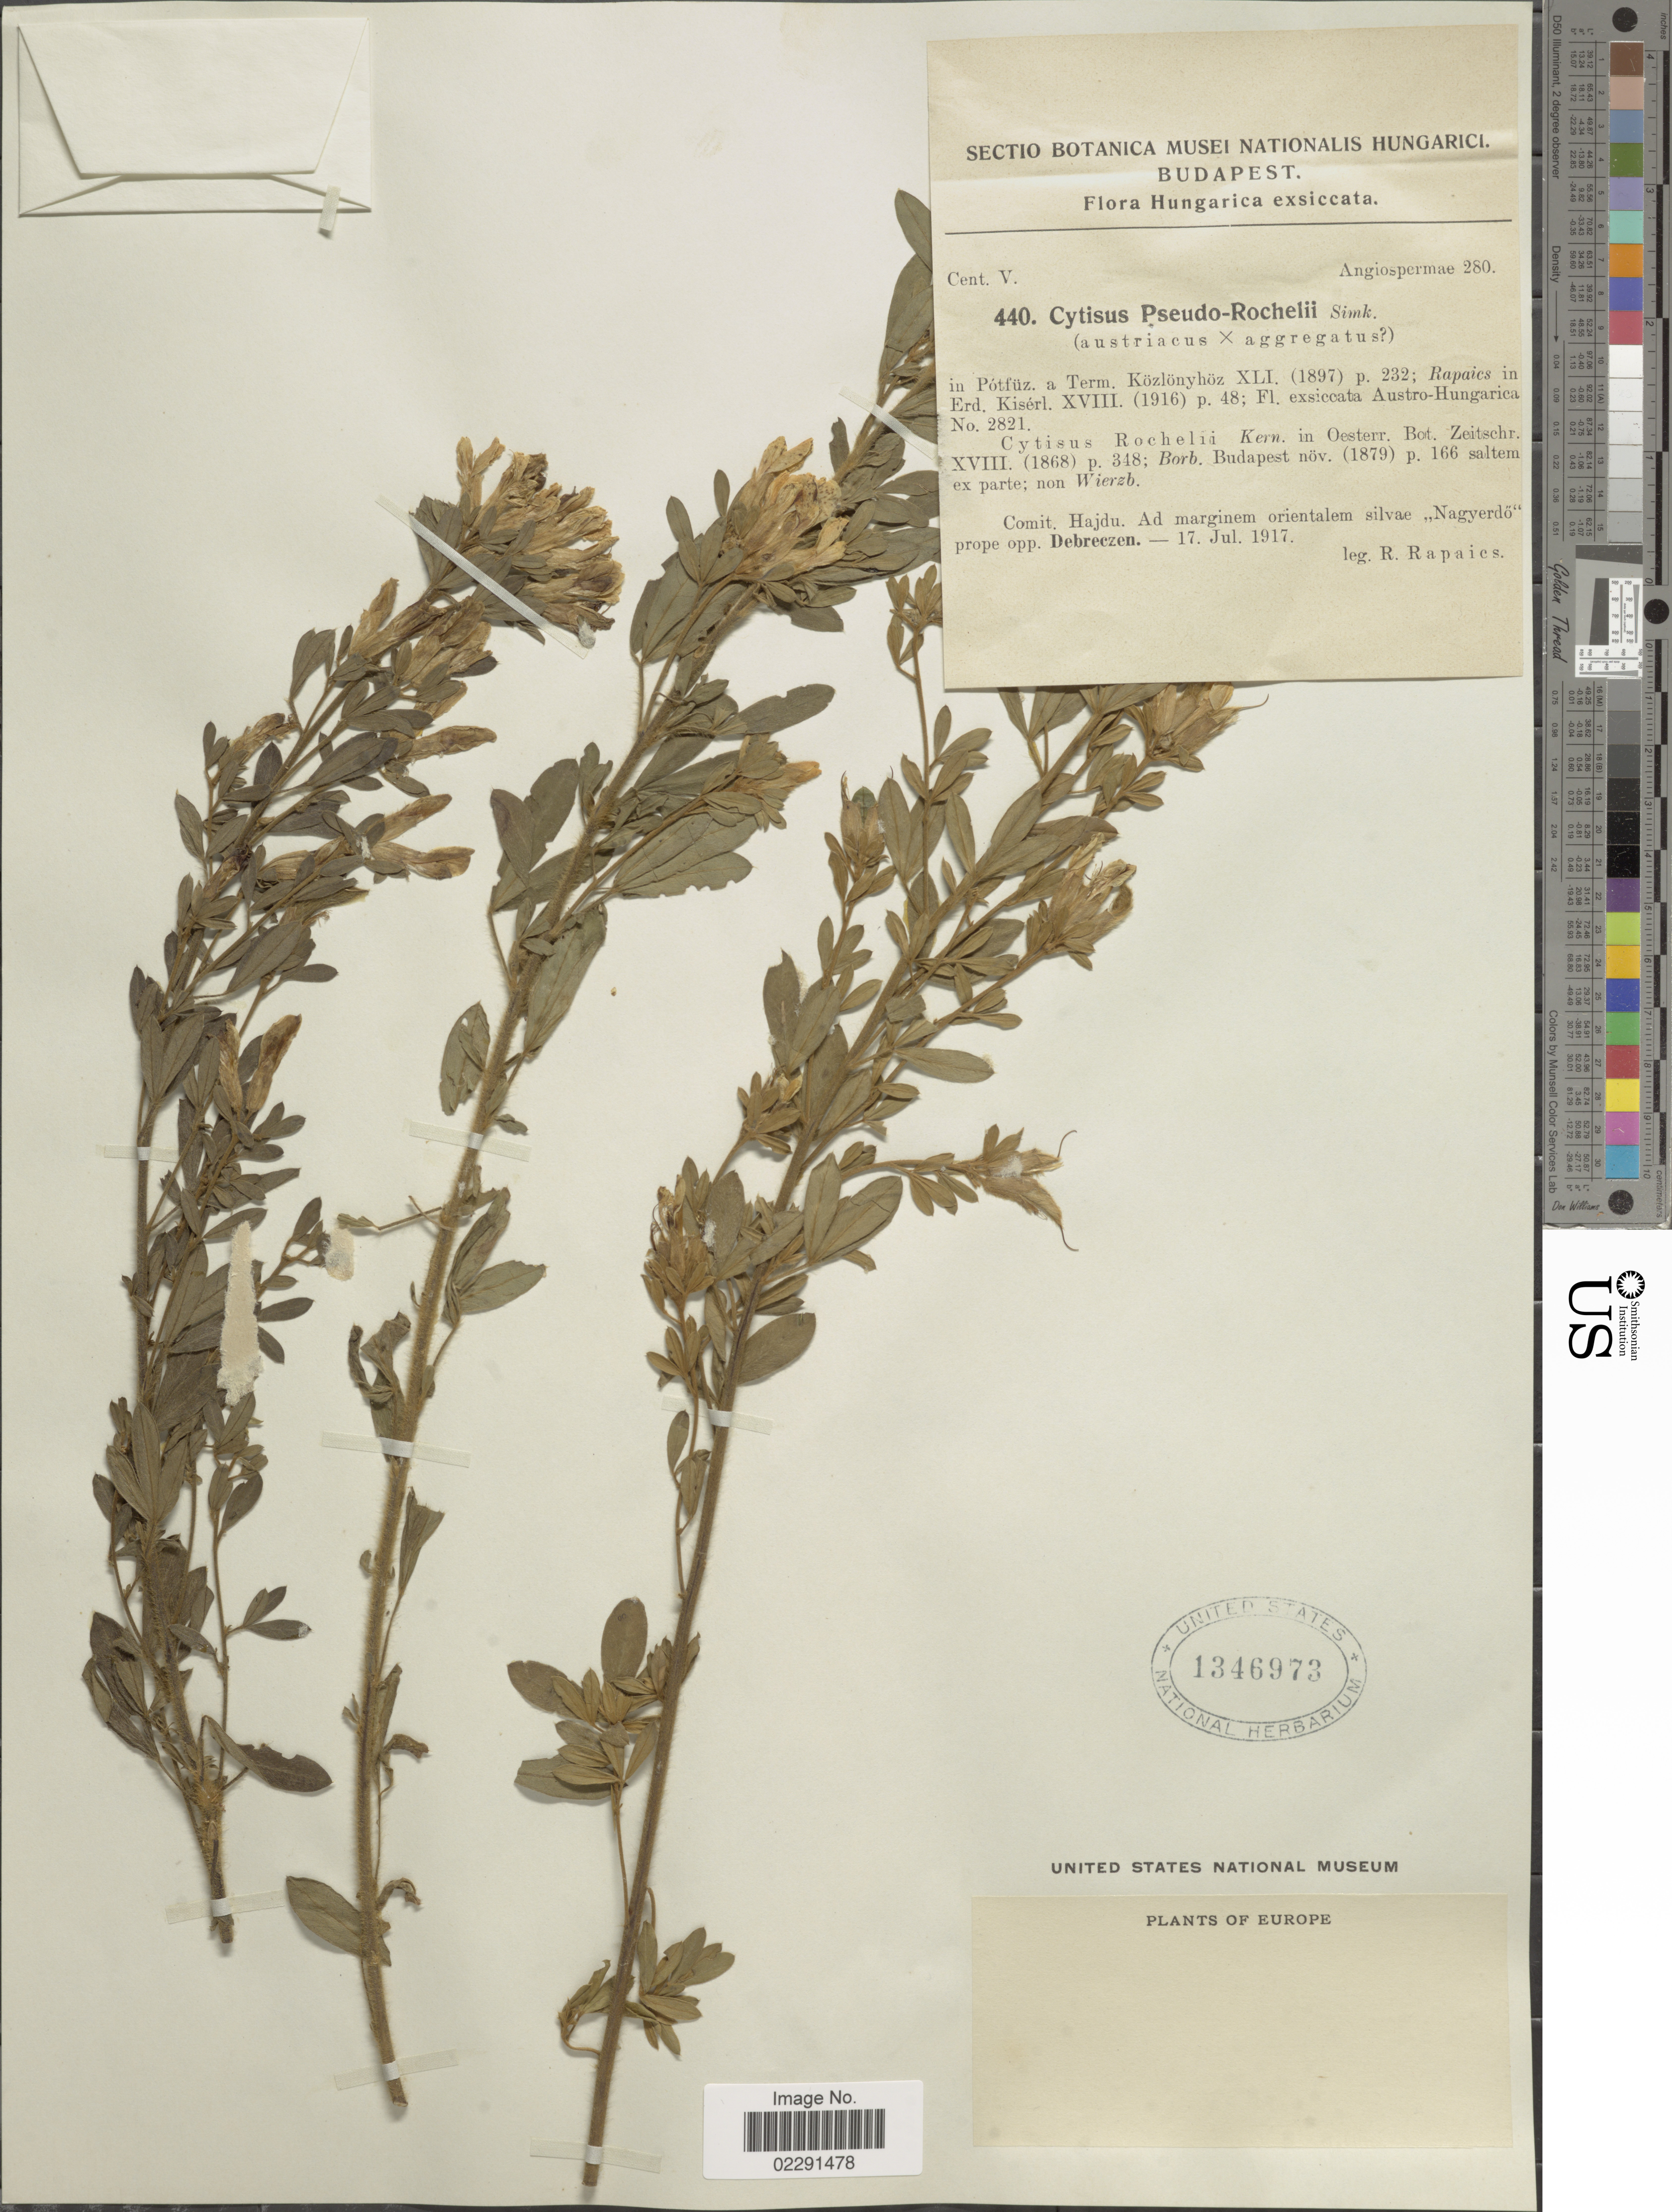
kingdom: Plantae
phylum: Tracheophyta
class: Magnoliopsida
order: Fabales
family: Fabaceae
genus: Cytisus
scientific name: Cytisus x pseudorochnellii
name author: Simonk.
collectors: R. Rapaics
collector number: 440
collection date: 1917-07-17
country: Hungary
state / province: Hajdú-Bihar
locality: Comit. Hajdu, ad marginem orientalem silvae "Nagyerdo"prope opp. Debreczen.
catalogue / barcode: US 1346973